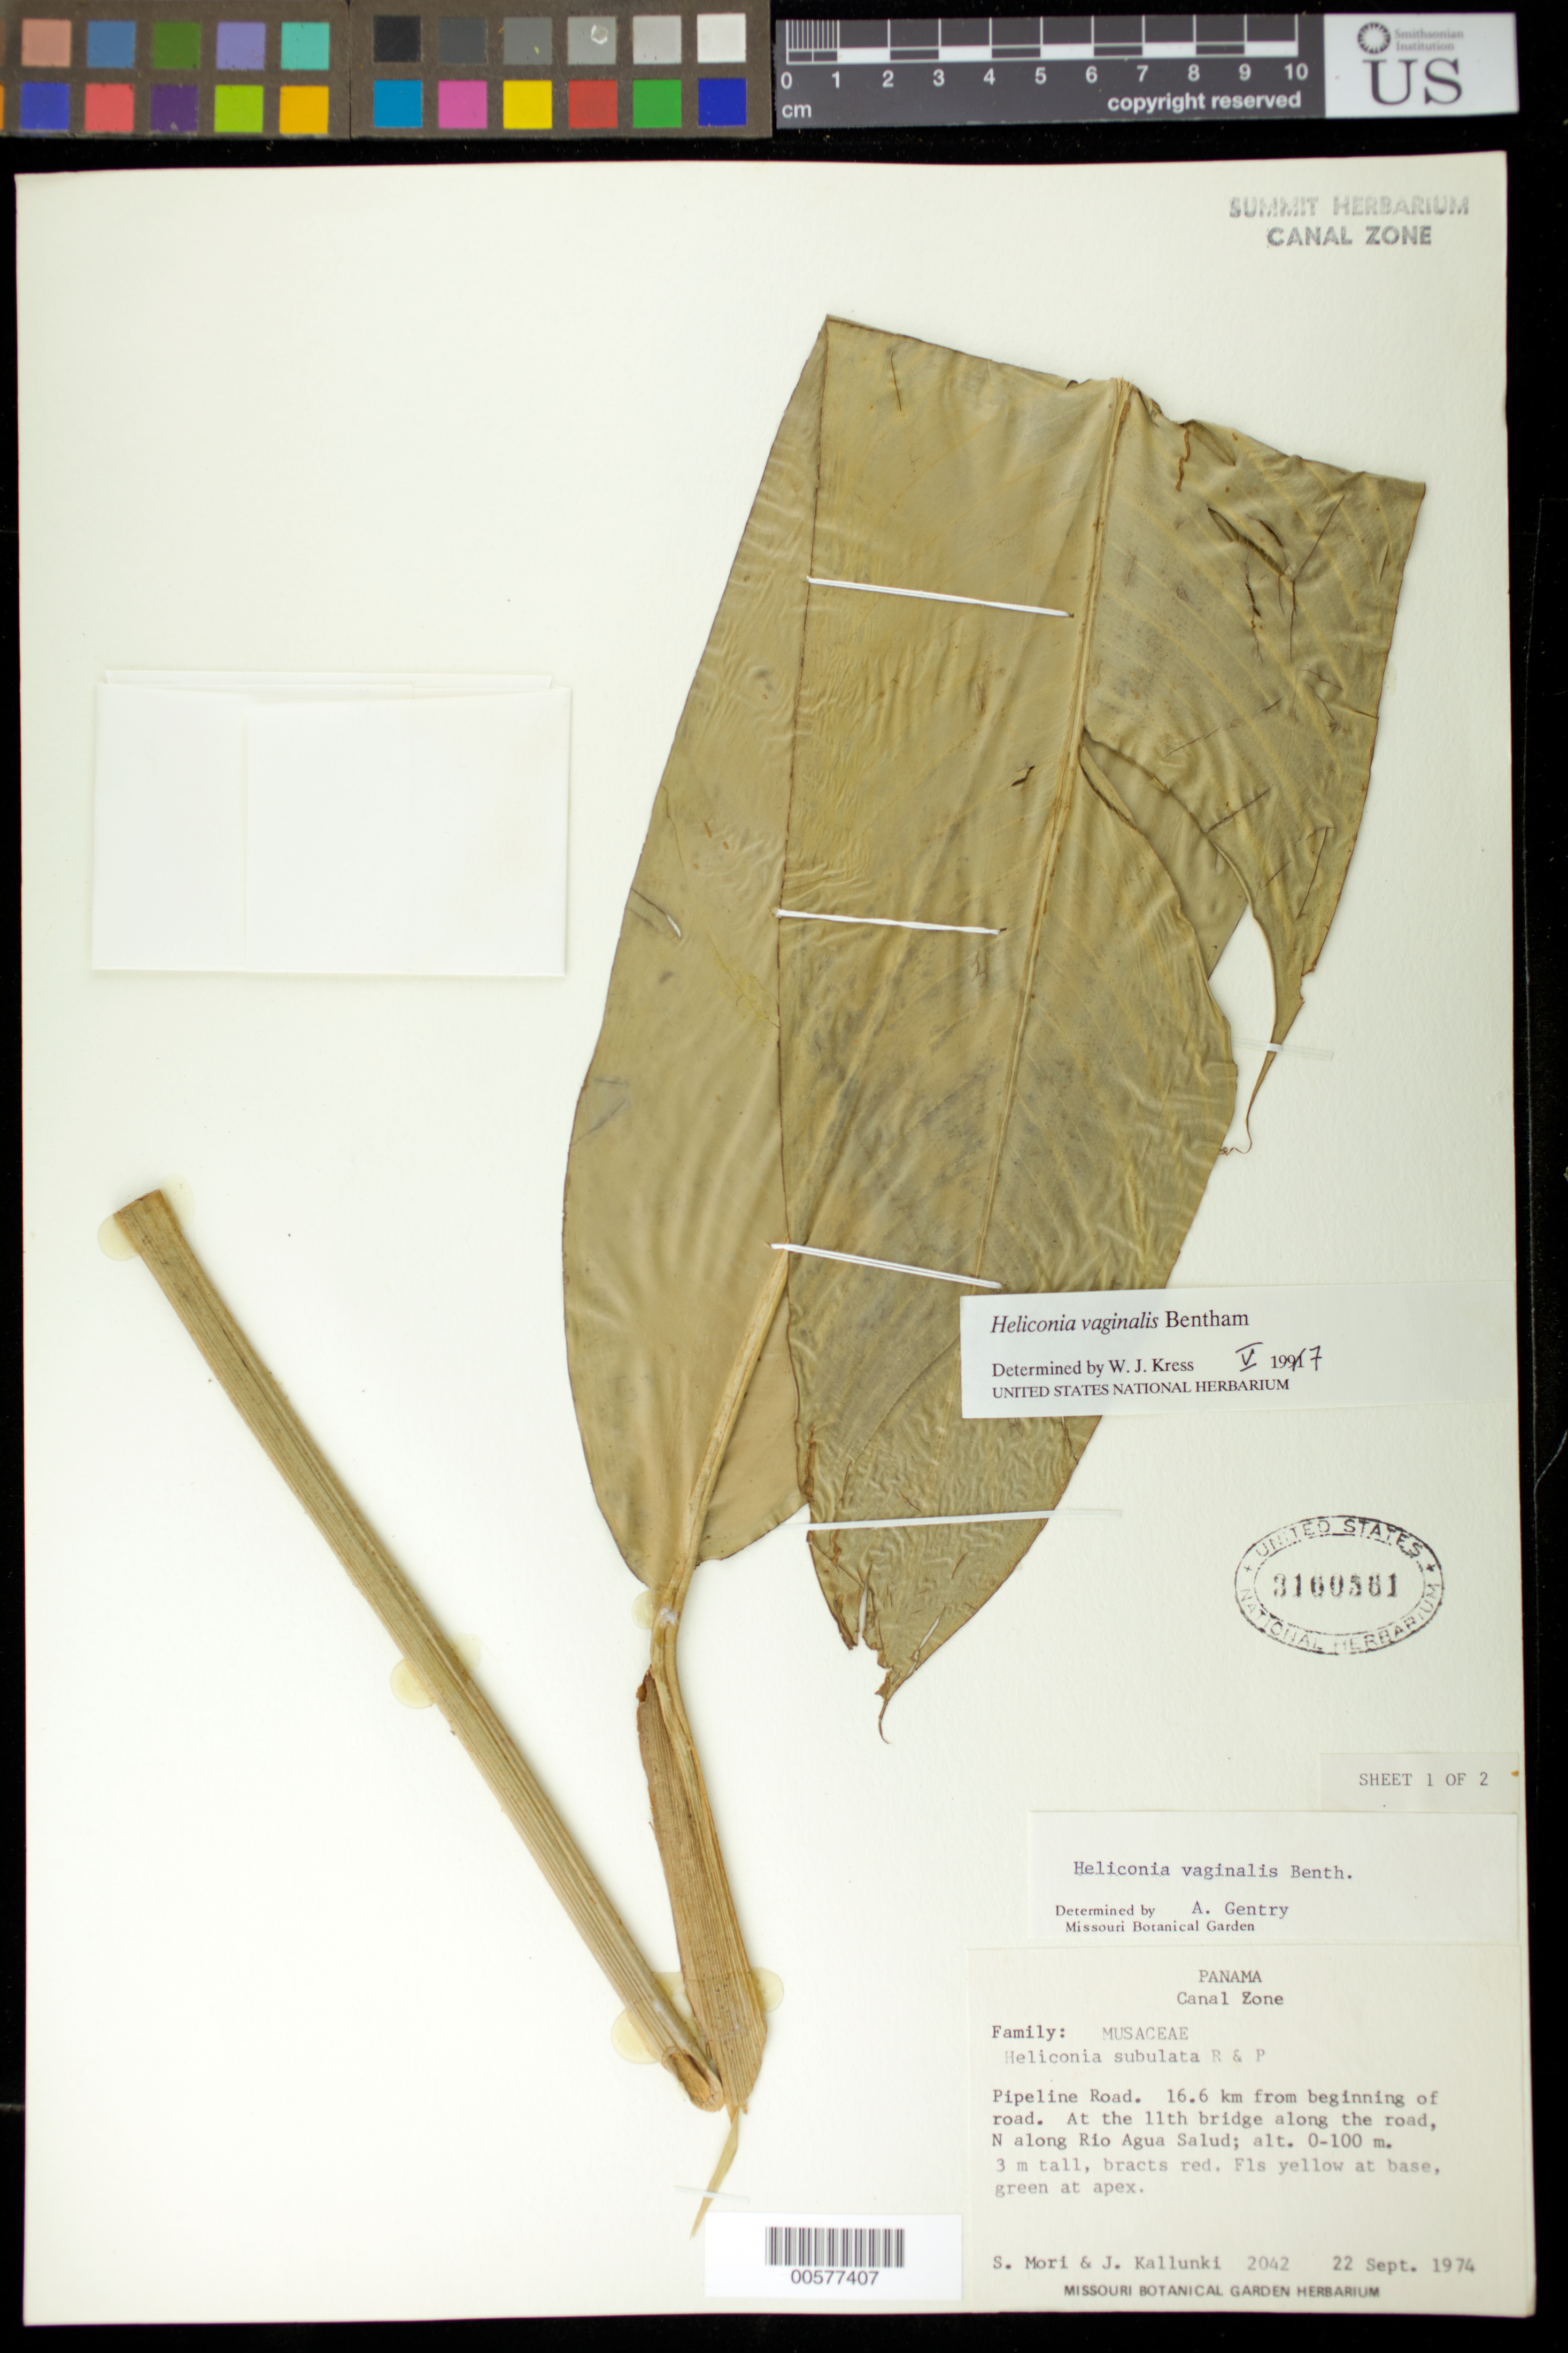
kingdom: Plantae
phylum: Tracheophyta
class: Liliopsida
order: Zingiberales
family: Heliconiaceae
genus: Heliconia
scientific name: Heliconia vaginalis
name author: Benth.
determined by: Gentry, A. H.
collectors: S. Mori & J. Kallunki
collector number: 2042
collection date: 1974-09-22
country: Panama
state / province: Colón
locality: Pipeline Road, 16.6 km from the beginning of road, at the 11th bridge along road N along Rio Agua Salud.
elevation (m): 0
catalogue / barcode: US 3160561